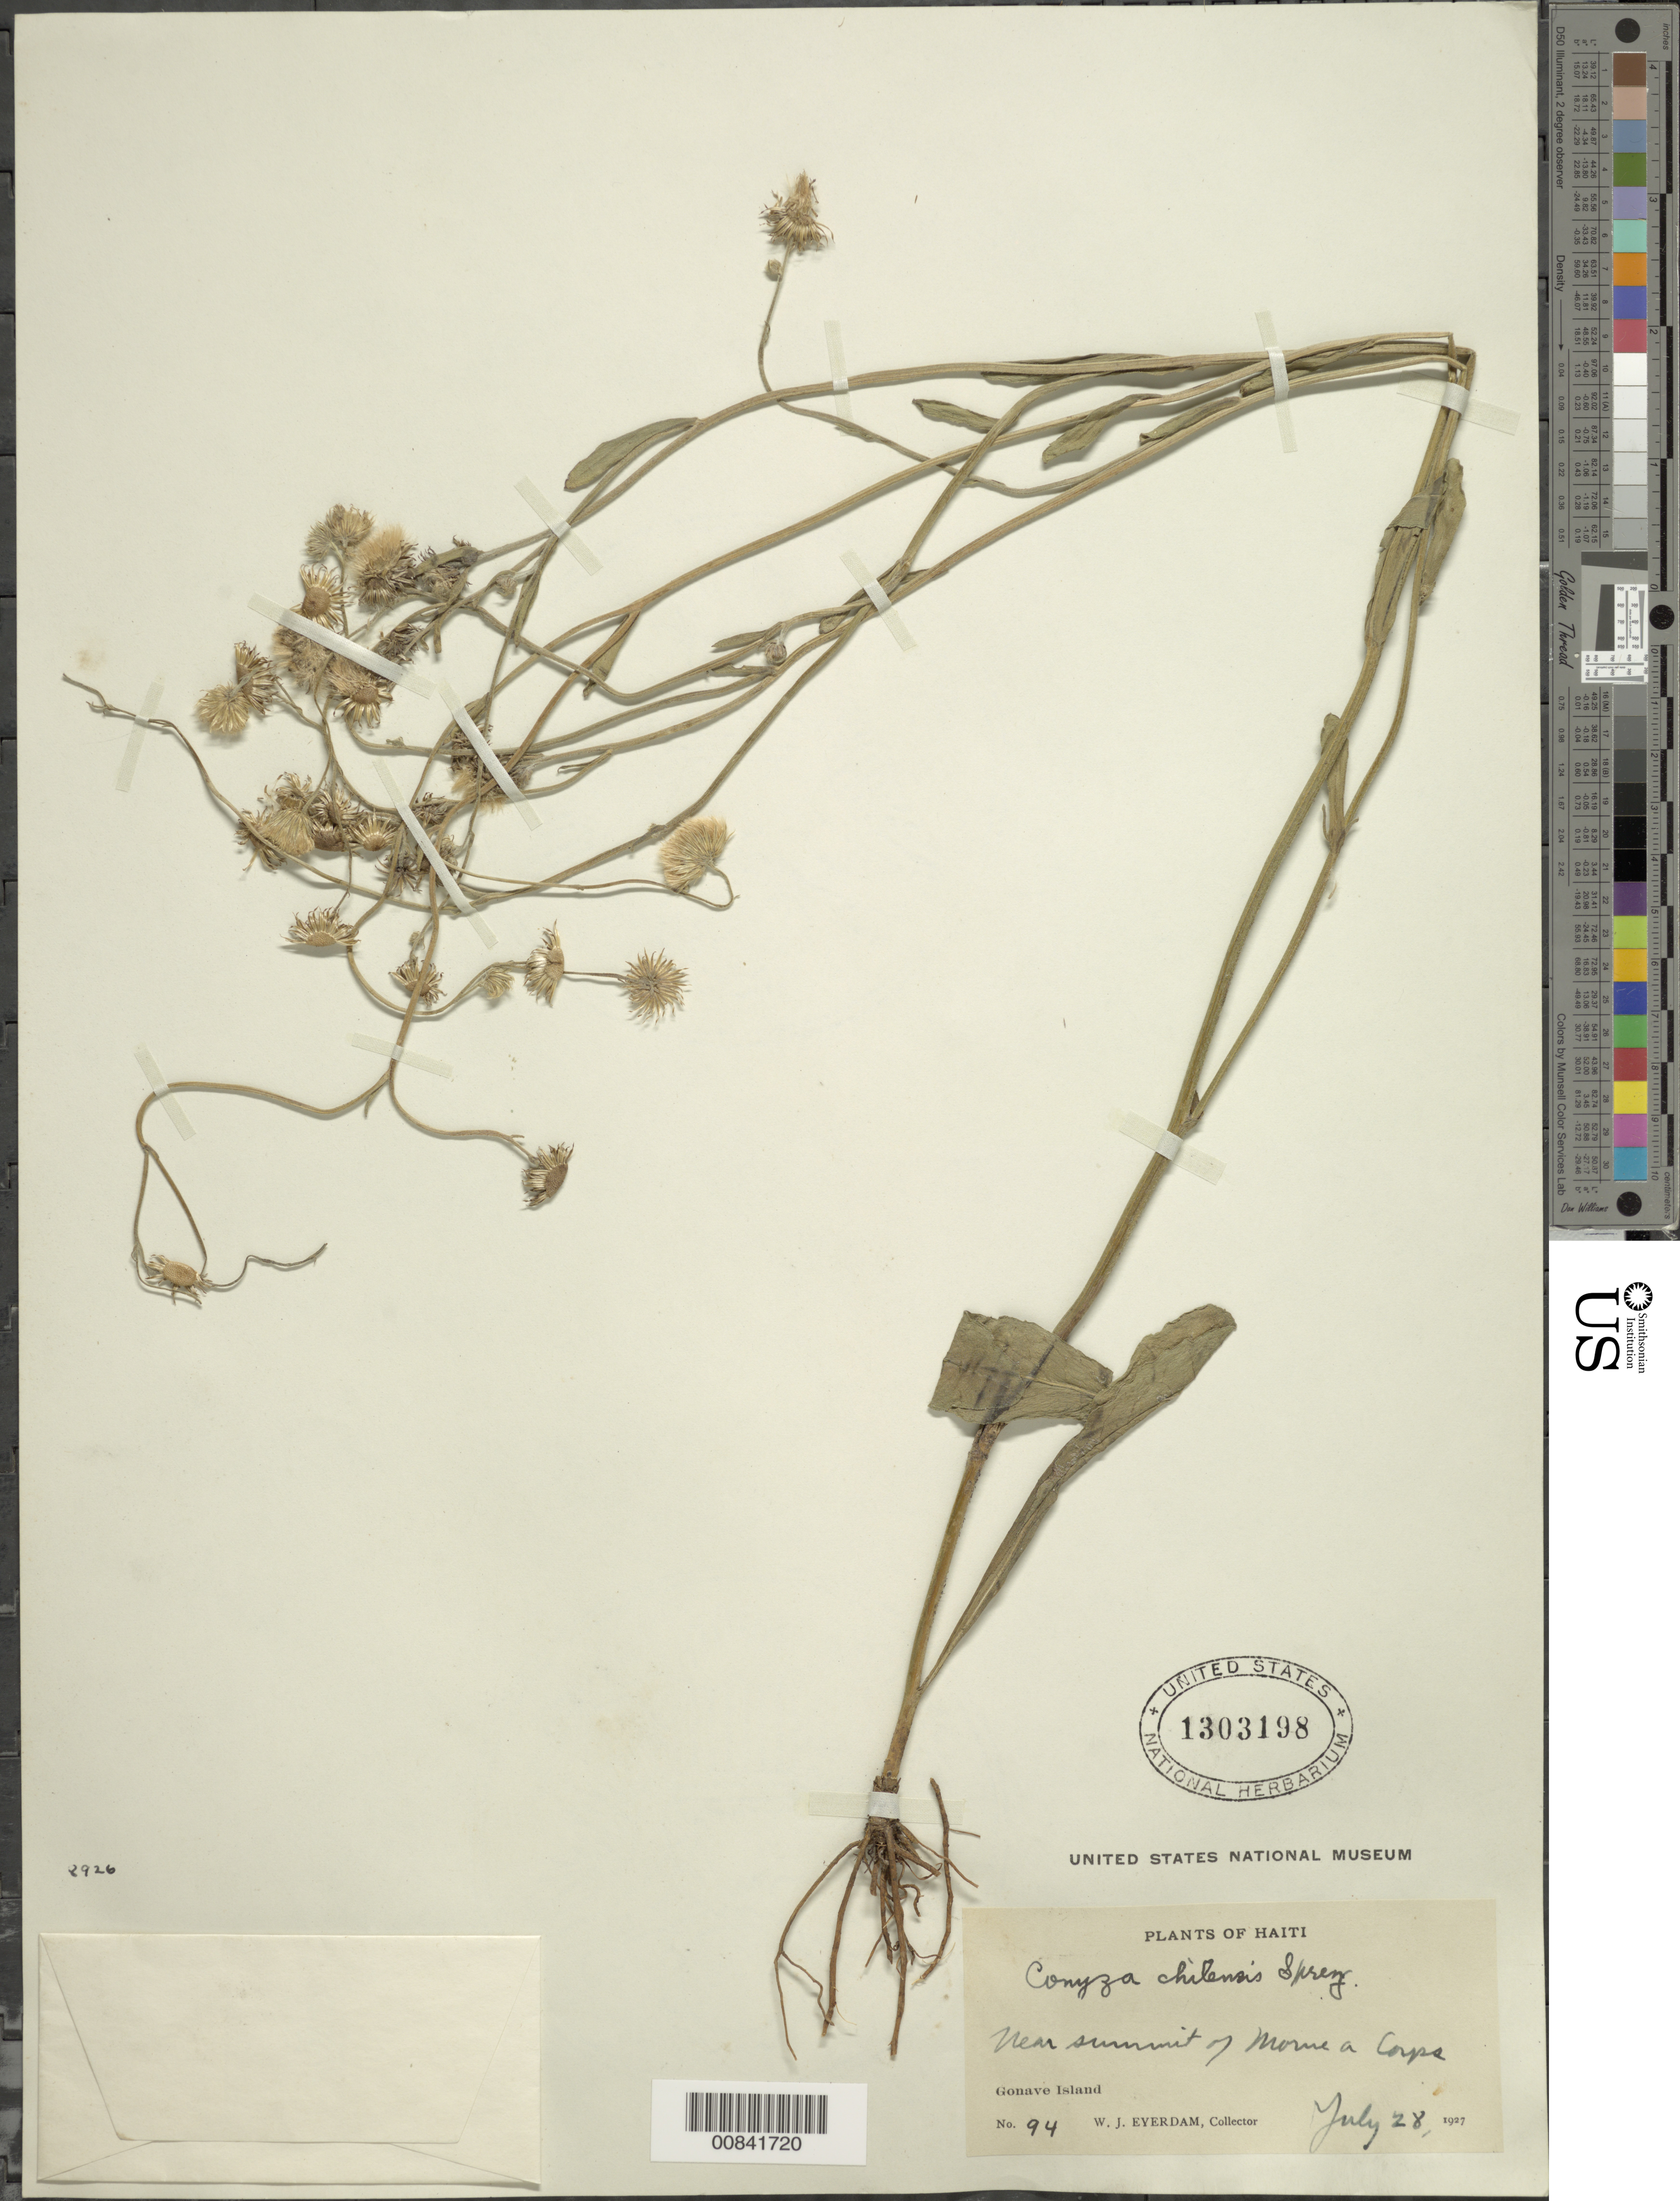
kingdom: Plantae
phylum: Tracheophyta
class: Magnoliopsida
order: Asterales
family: Asteraceae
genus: Conyza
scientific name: Conyza primulaefolia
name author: (Lam.) Cuatrec. & Lourteig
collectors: W. J. Eyerdam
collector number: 94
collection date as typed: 28 Jul 1927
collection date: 1927-07-28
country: Haiti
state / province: Ouest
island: Île de la Gonâve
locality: Near summit of Morne a Corps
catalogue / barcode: US 1303198